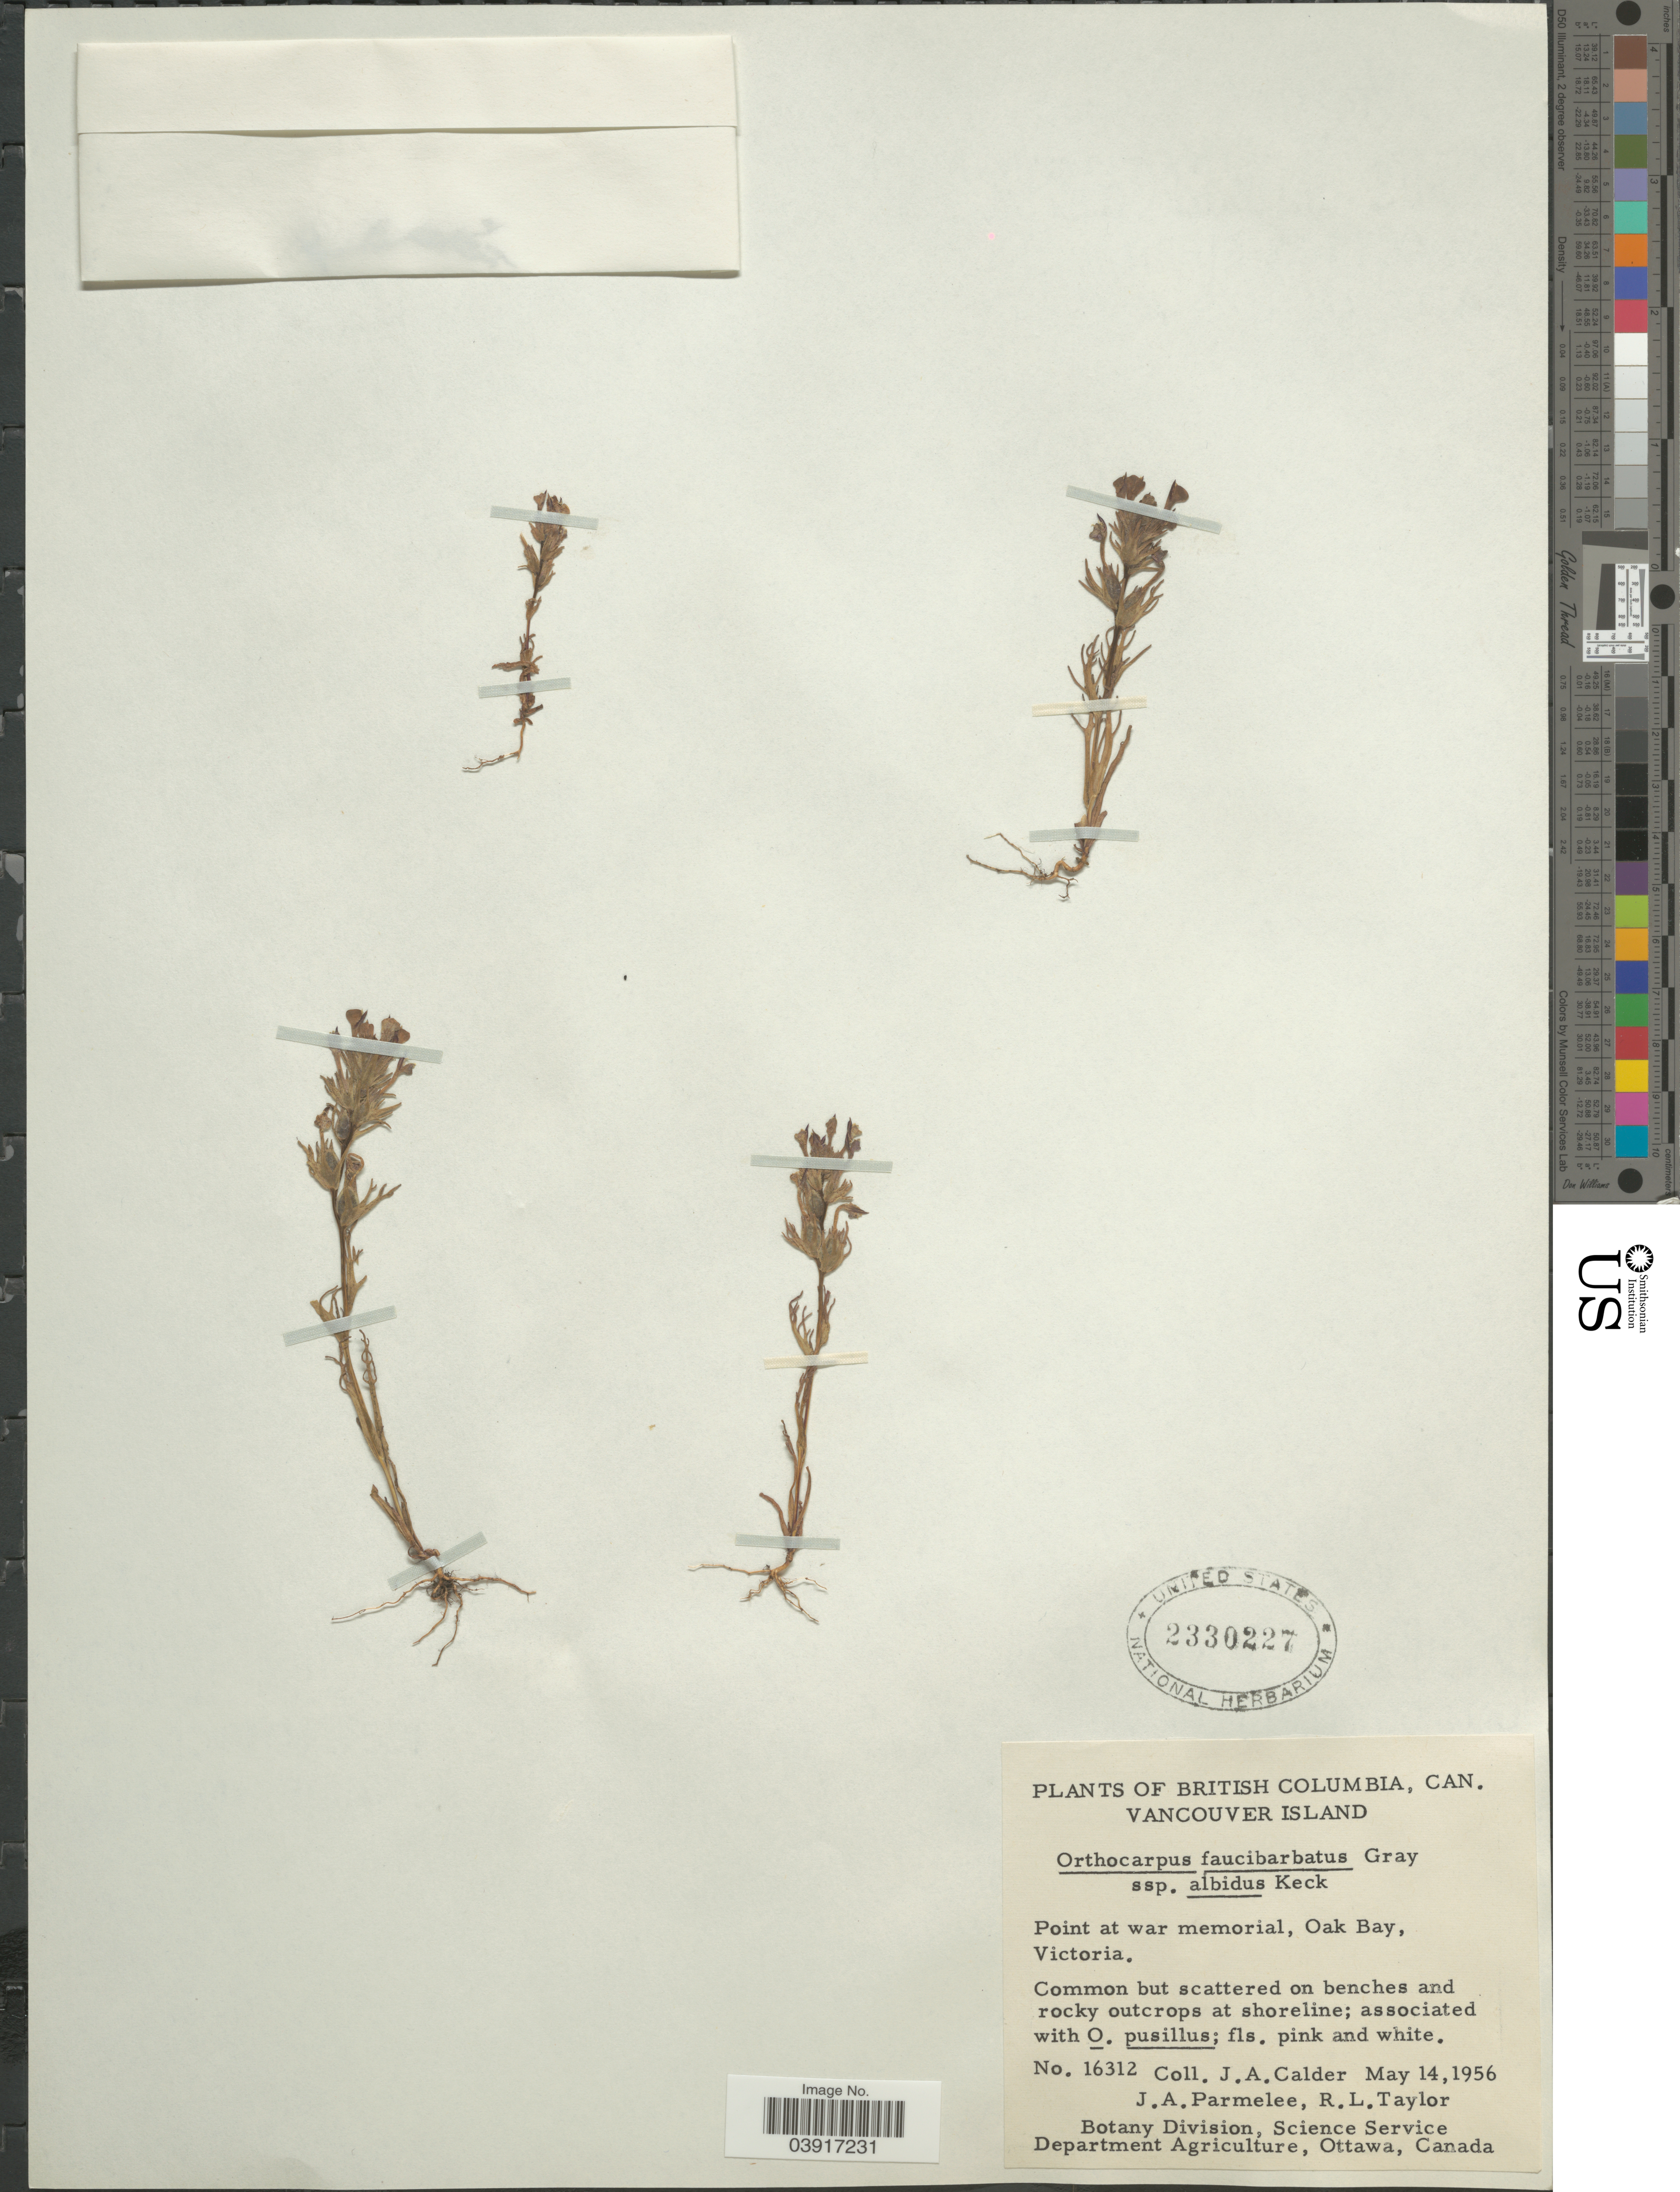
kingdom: Plantae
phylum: Tracheophyta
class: Magnoliopsida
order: Lamiales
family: Orobanchaceae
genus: Orthocarpus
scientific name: Orthocarpus faucibarbatus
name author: A. Gray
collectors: J. A. Calder, J. A. Parmelee & R. Taylor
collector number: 16312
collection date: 1956-05-14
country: Canada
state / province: British Columbia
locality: Vancouver Island. Point at war memorial, Oak Bay, Victoria.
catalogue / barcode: US 2330227